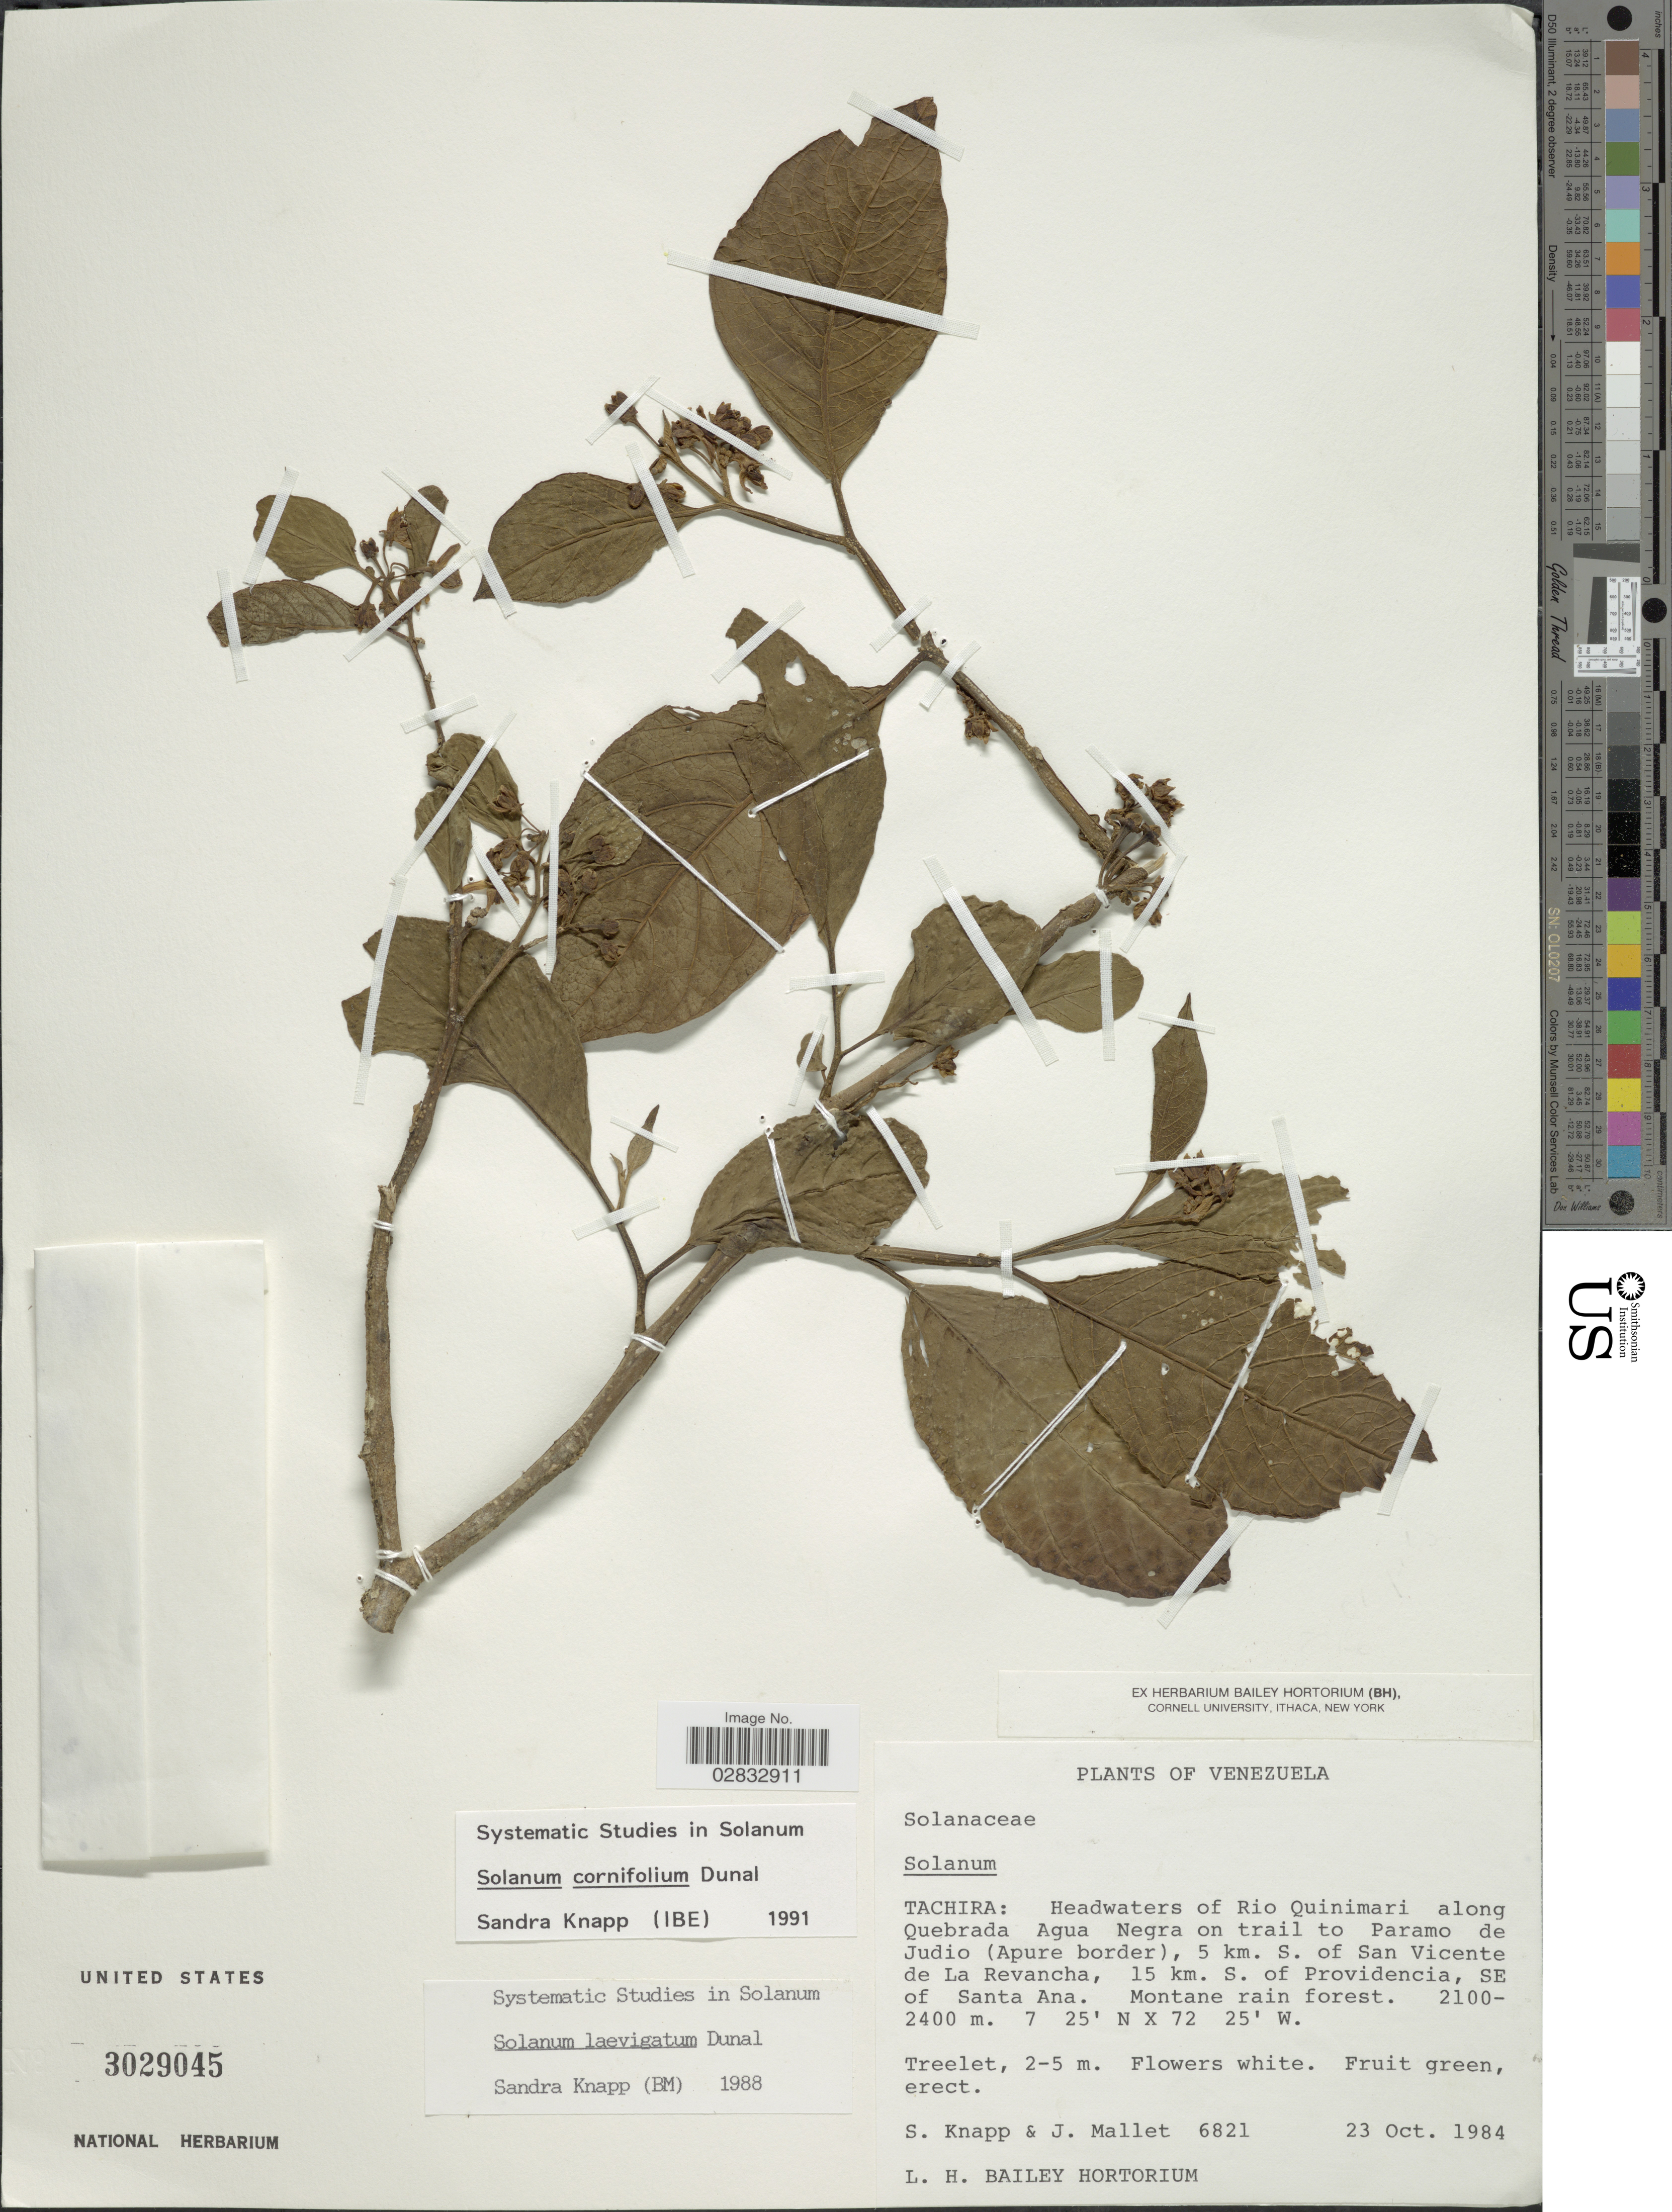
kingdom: Plantae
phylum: Tracheophyta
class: Magnoliopsida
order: Solanales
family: Solanaceae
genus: Solanum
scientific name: Solanum cornifolium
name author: Dunal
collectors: S. Knapp & J. Mallet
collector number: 6821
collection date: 1984-10-23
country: Venezuela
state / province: Tachira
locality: Headwaters of Rio Quinimari along Quebrada Agua Negra on trail to Paramo de Judio (Apure border), 5 km. S. of San Vicente de La Recancha, 15 km. S. of Providencia, SE of Santa Ana.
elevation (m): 2100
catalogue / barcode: US 3029045